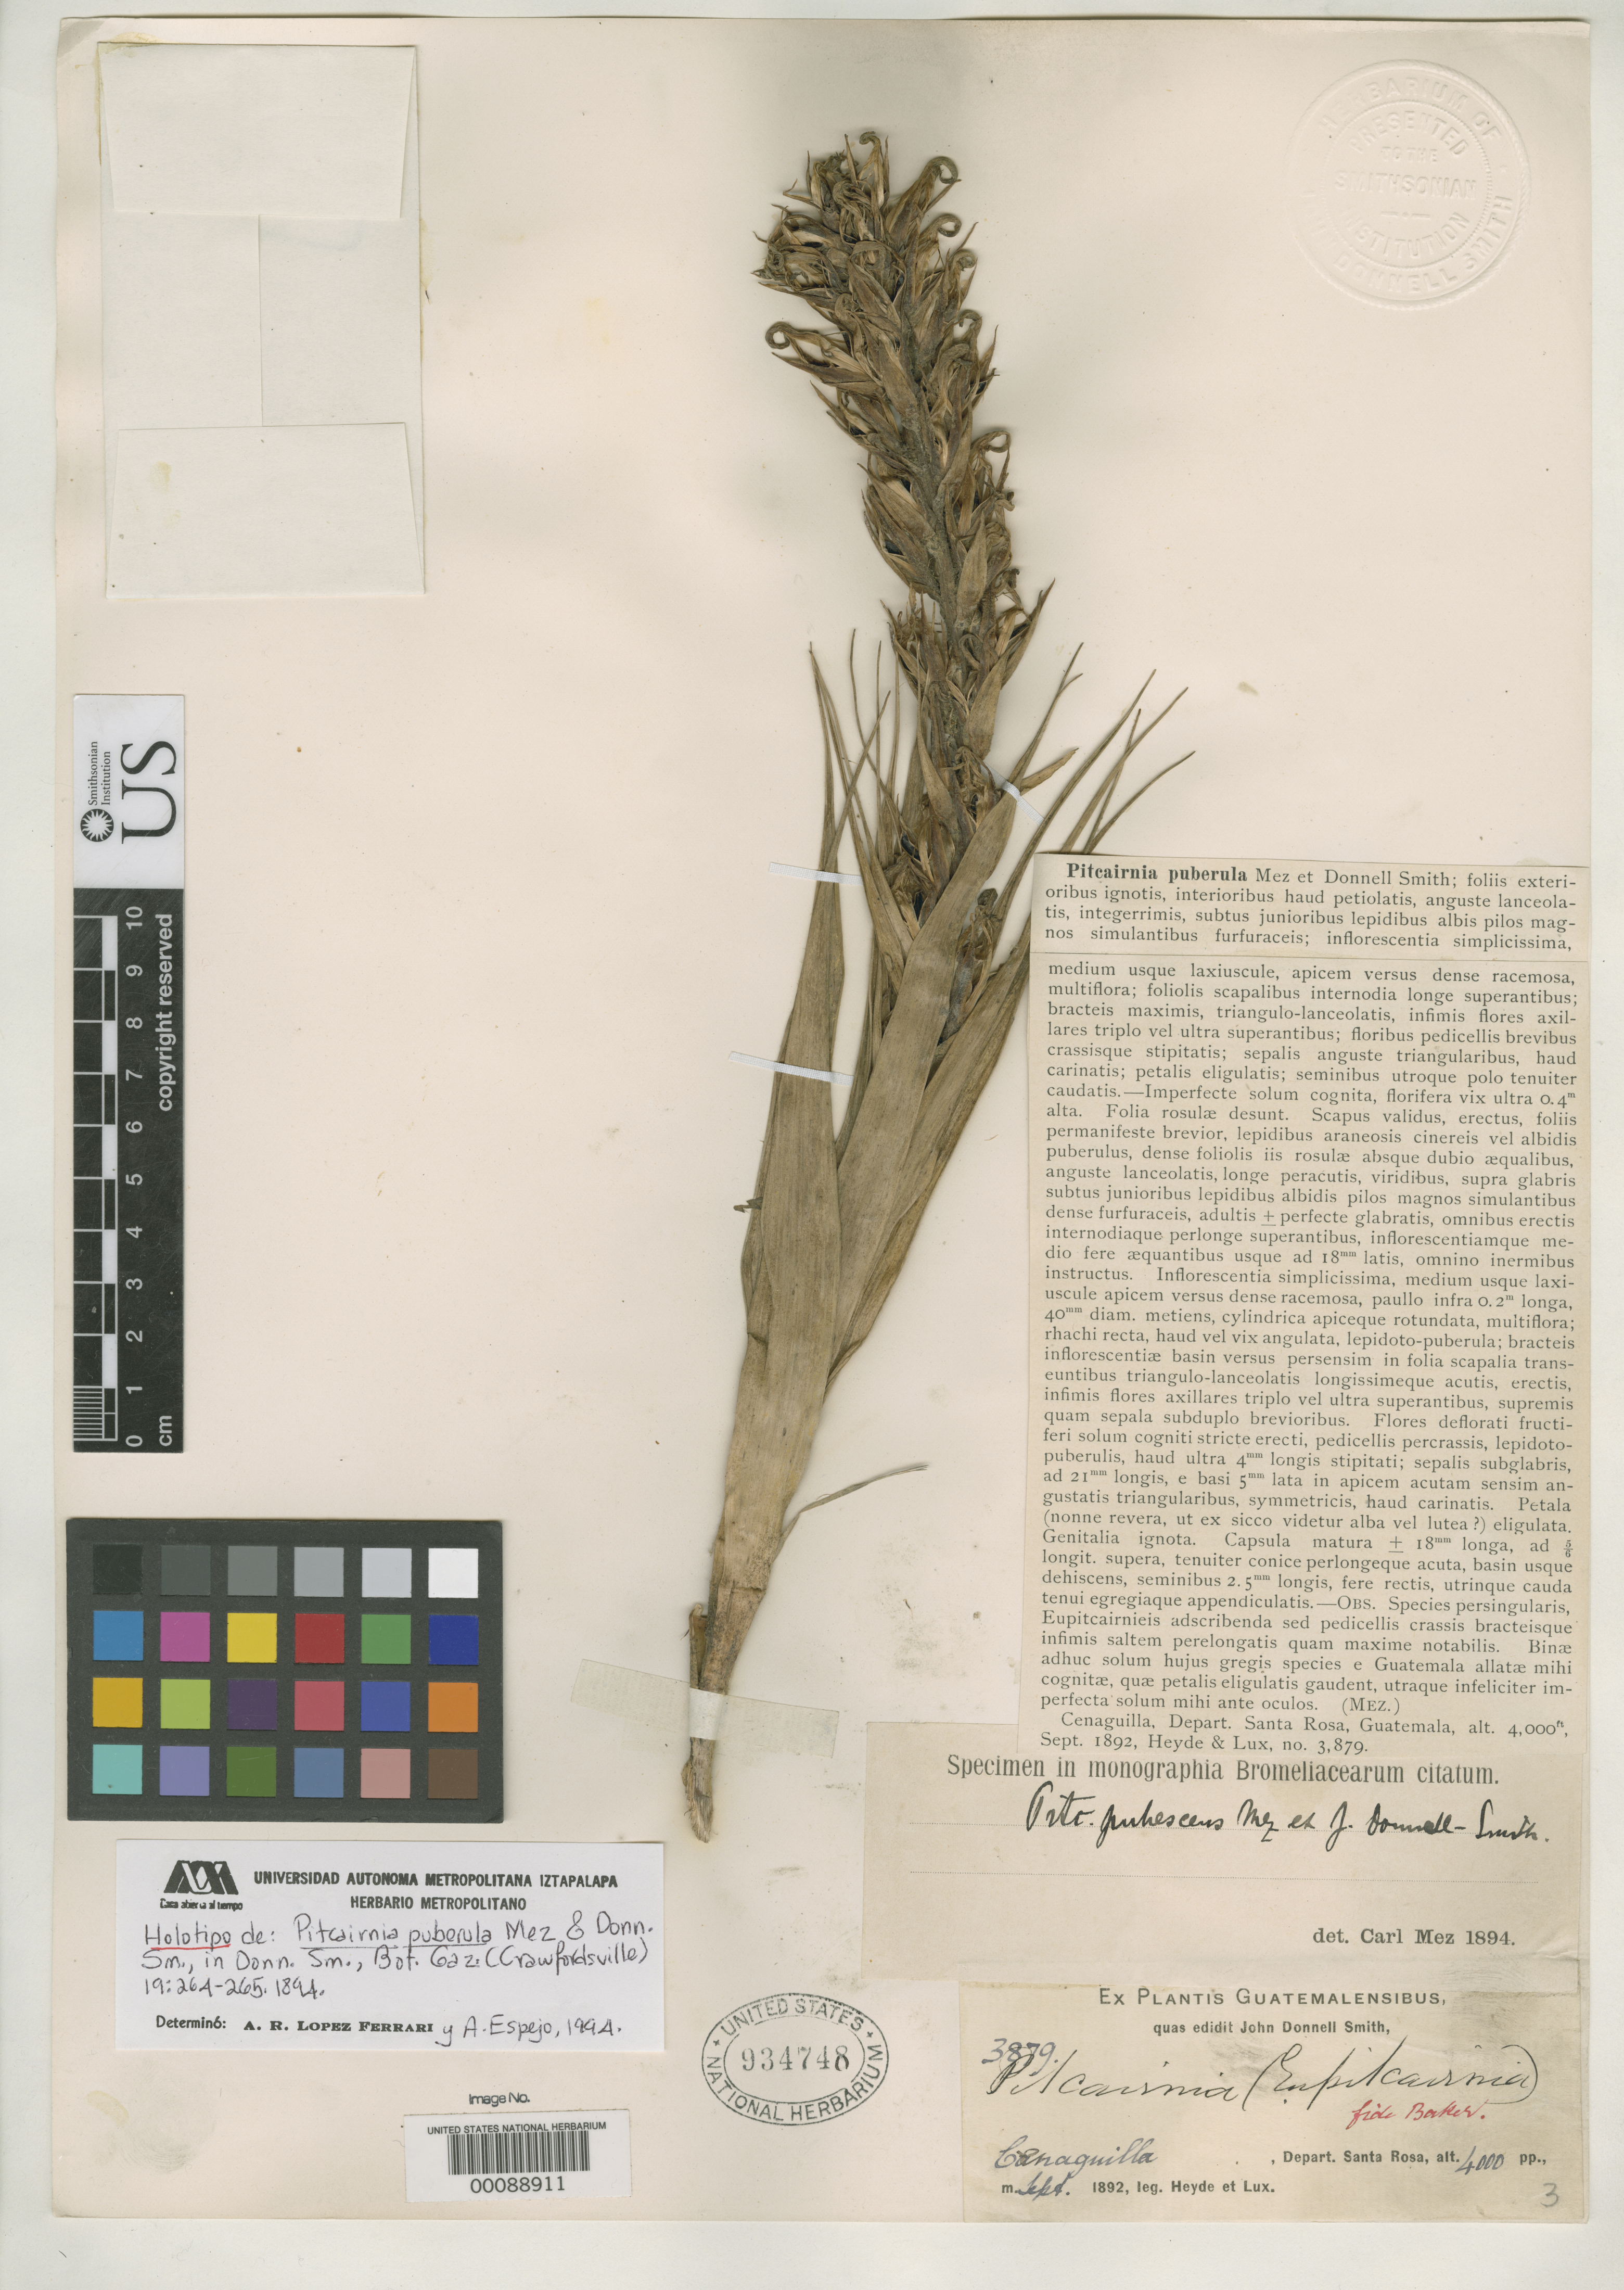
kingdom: Plantae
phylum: Tracheophyta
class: Liliopsida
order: Poales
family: Bromeliaceae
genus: Pitcairnia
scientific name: Pitcairnia puberula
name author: Mez & Donn. Sm.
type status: Isotype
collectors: E. T. Heyde & E. Lux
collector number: J.D.S. 3879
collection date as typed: Sep 1892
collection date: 1892-09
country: Guatemala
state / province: Santa Rosa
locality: Cenaguilla; alt. 4000 ft.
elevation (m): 1219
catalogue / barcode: US 934748